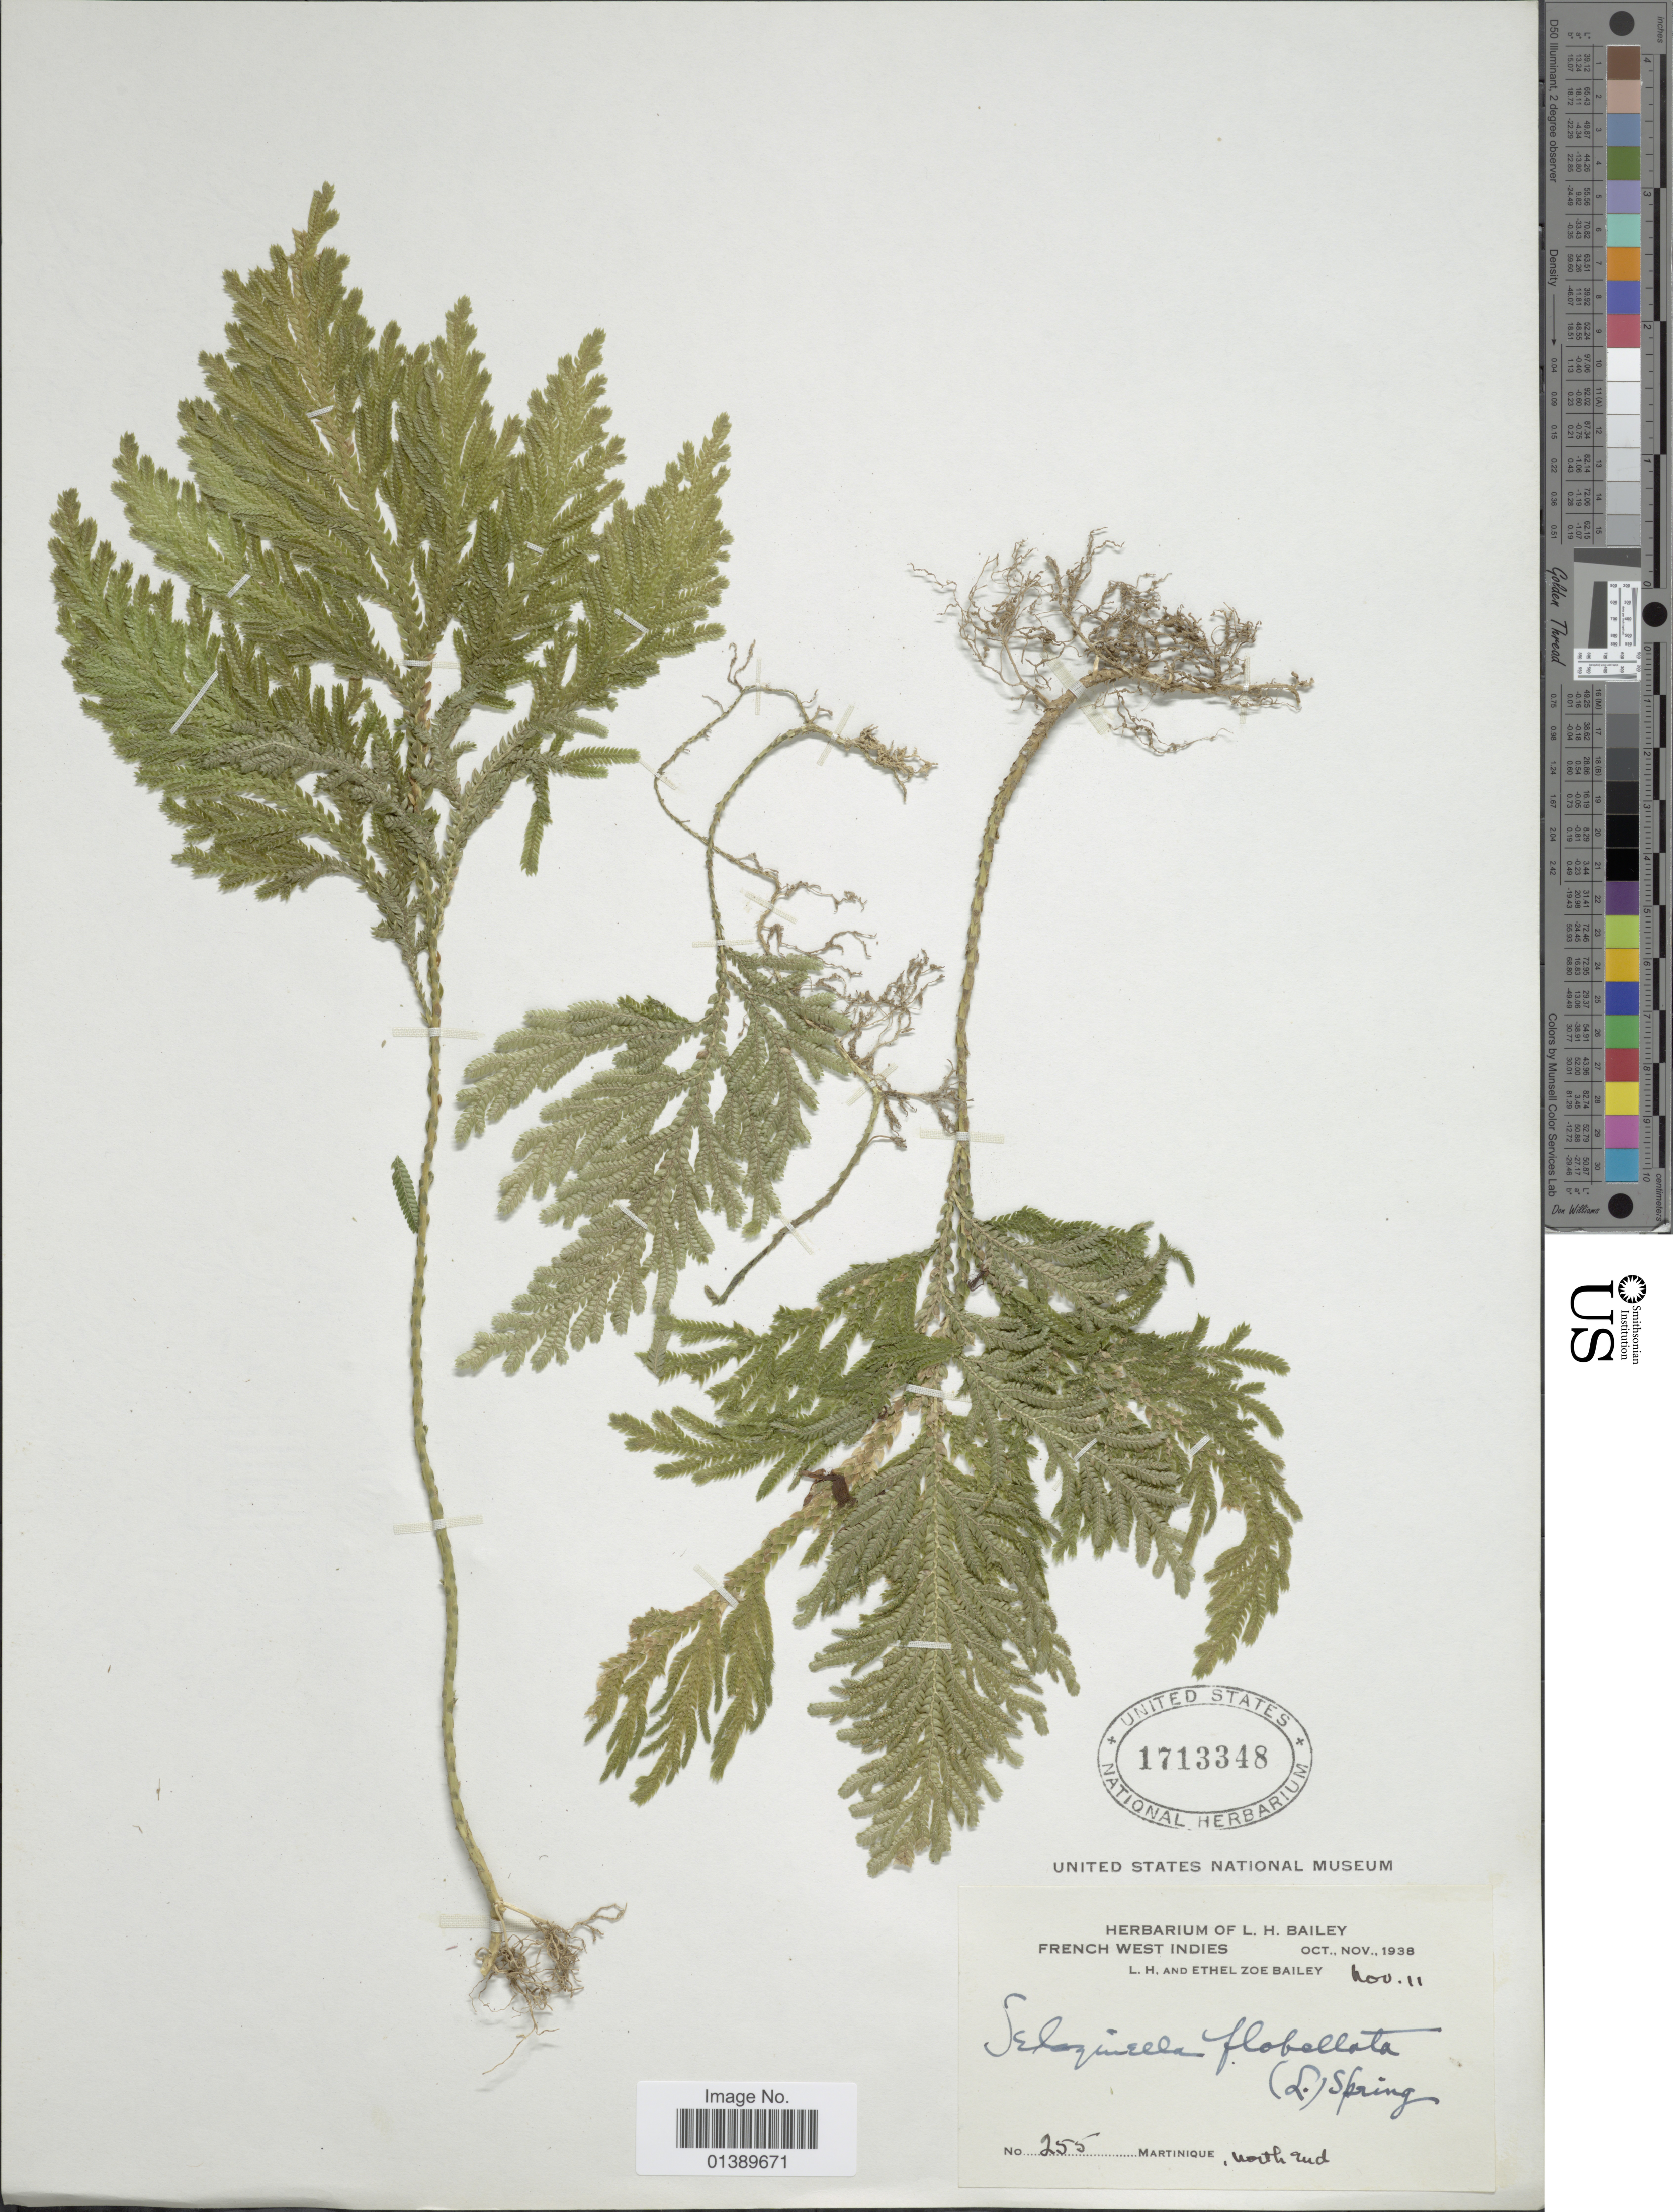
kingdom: Plantae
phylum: Tracheophyta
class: Lycopodiopsida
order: Selaginellales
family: Selaginellaceae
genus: Selaginella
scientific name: Selaginella flabellata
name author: L.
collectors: L. H. Bailey & E. Z. Bailey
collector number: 255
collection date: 1938-11-11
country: Martinique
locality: North end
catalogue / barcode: US 1713348